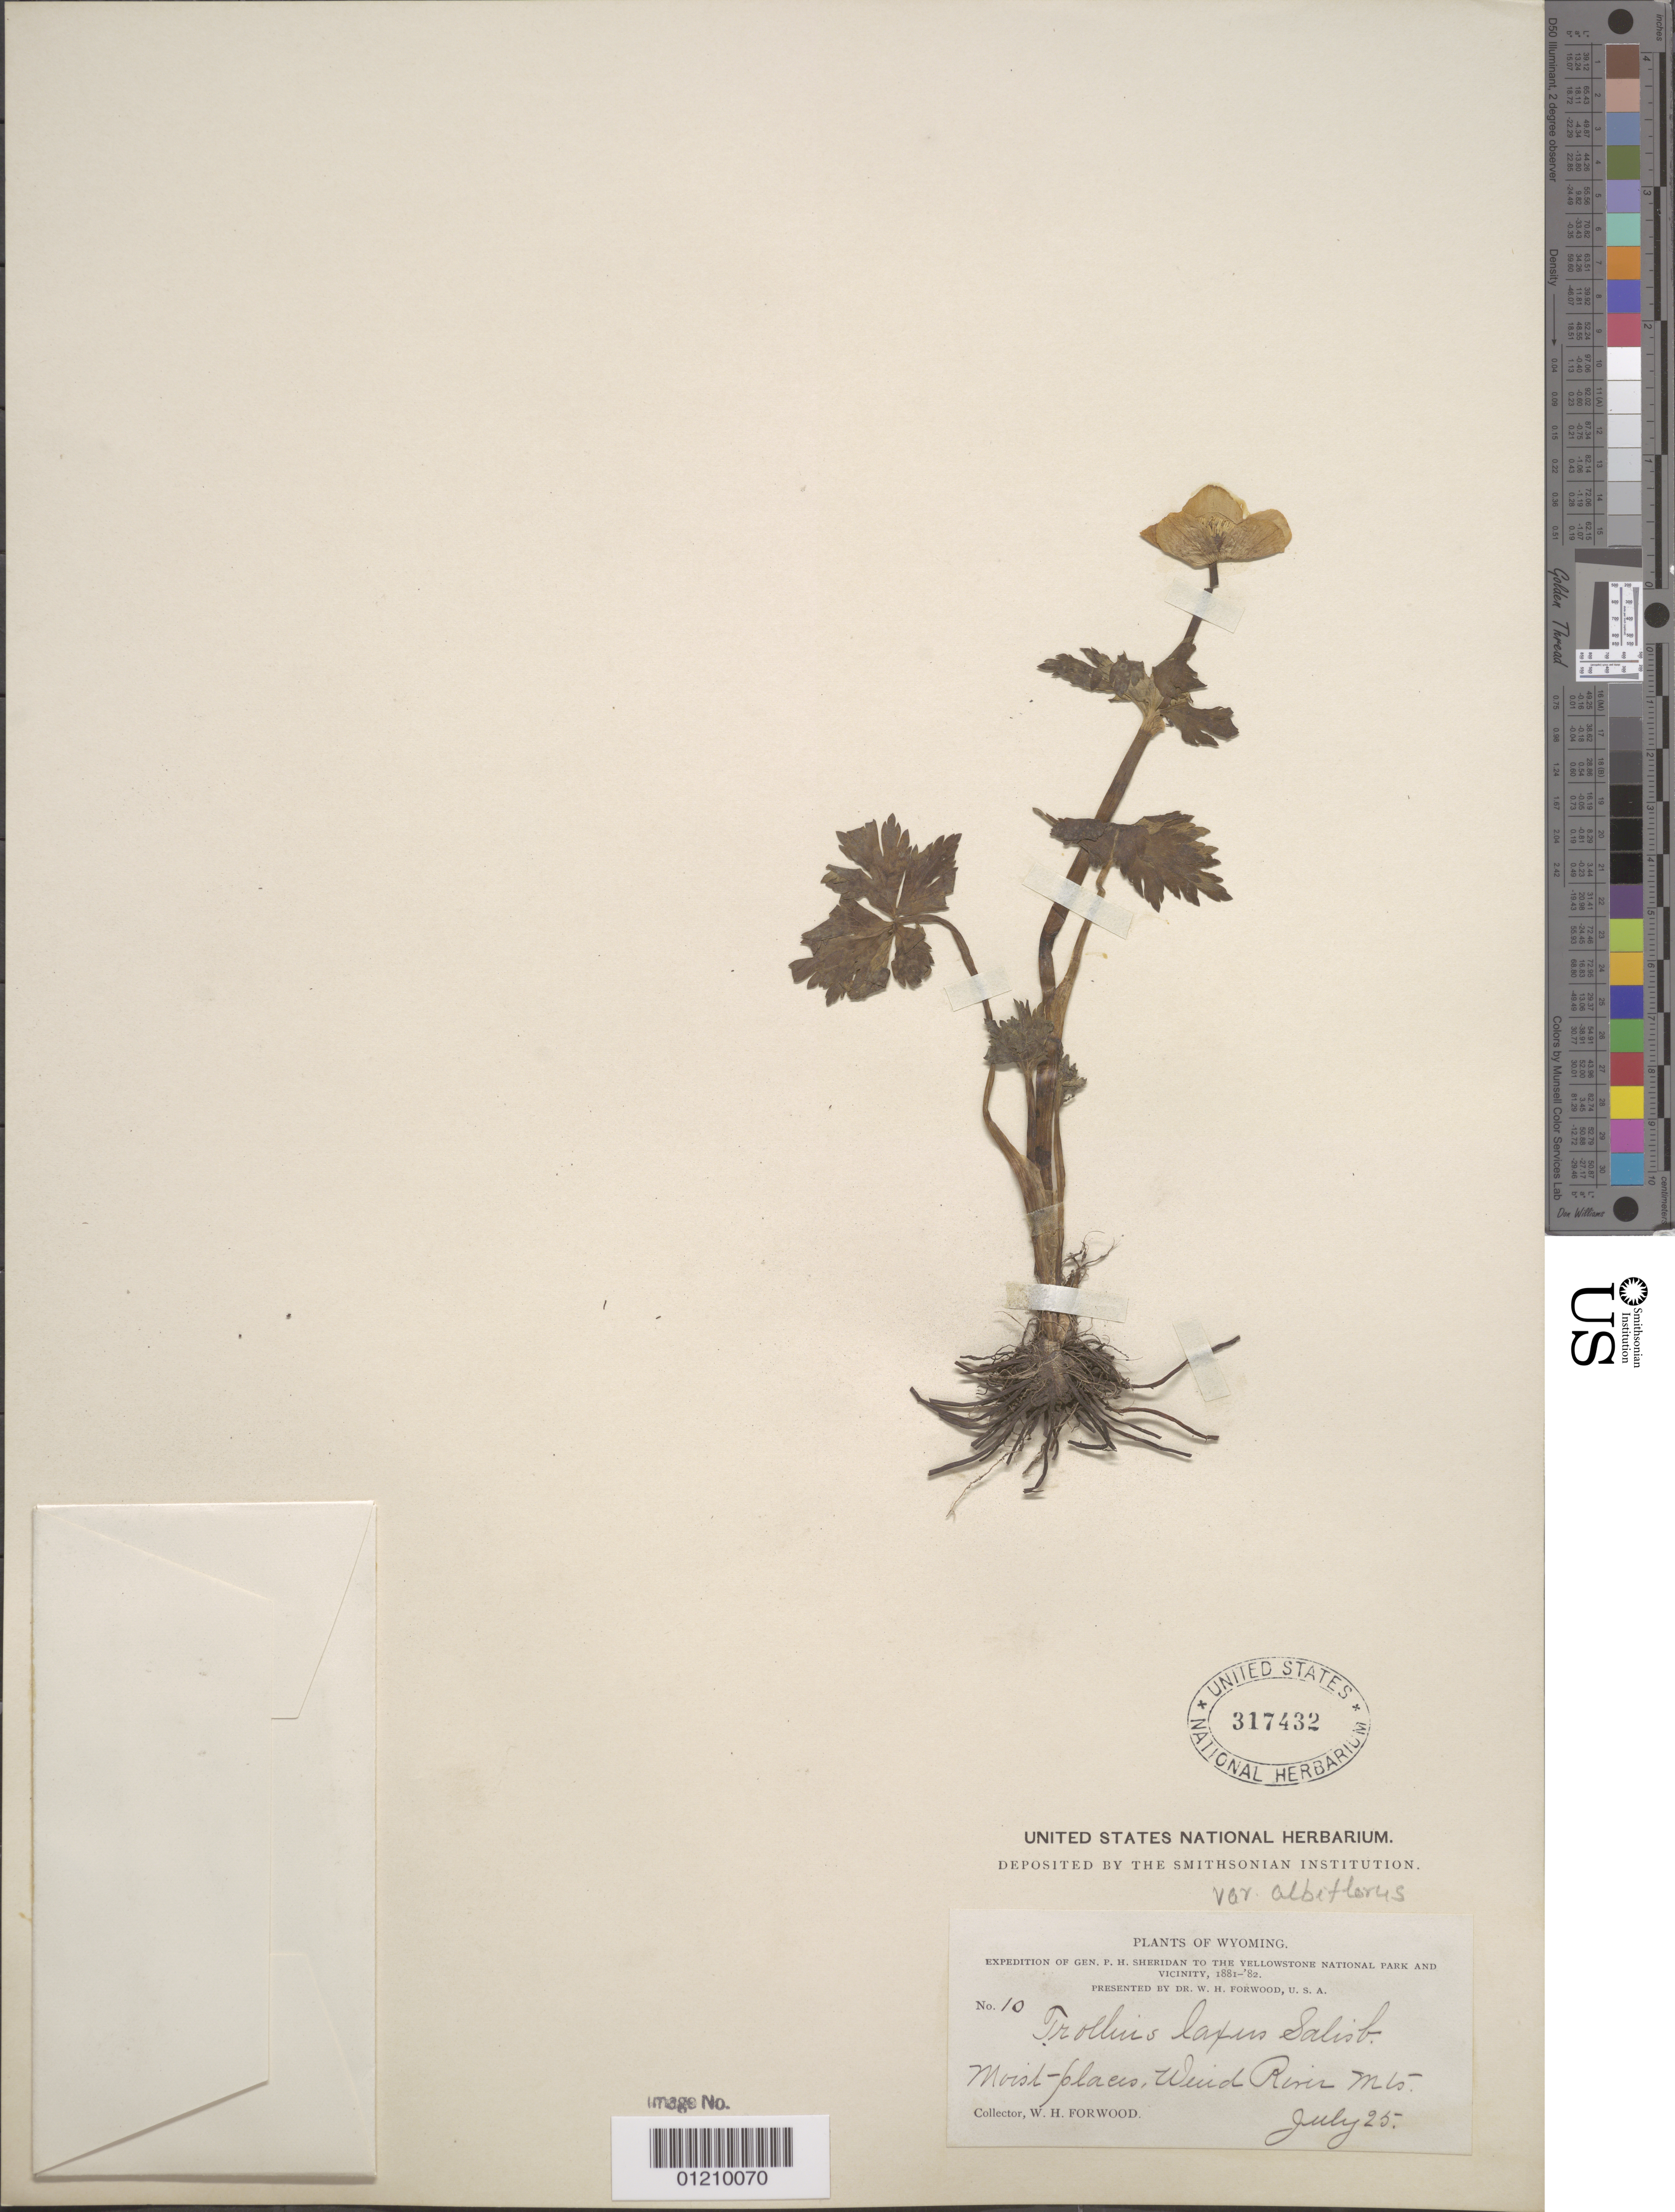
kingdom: Plantae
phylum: Tracheophyta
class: Magnoliopsida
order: Ranunculales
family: Ranunculaceae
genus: Trollius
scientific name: Trollius laxus var. albiflorus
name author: A. Gray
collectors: W. Forwood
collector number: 10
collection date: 1881-07-25 or 1882-07-25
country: United States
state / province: Wyoming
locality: Wind River Mountains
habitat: Moist places.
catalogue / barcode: US 317432